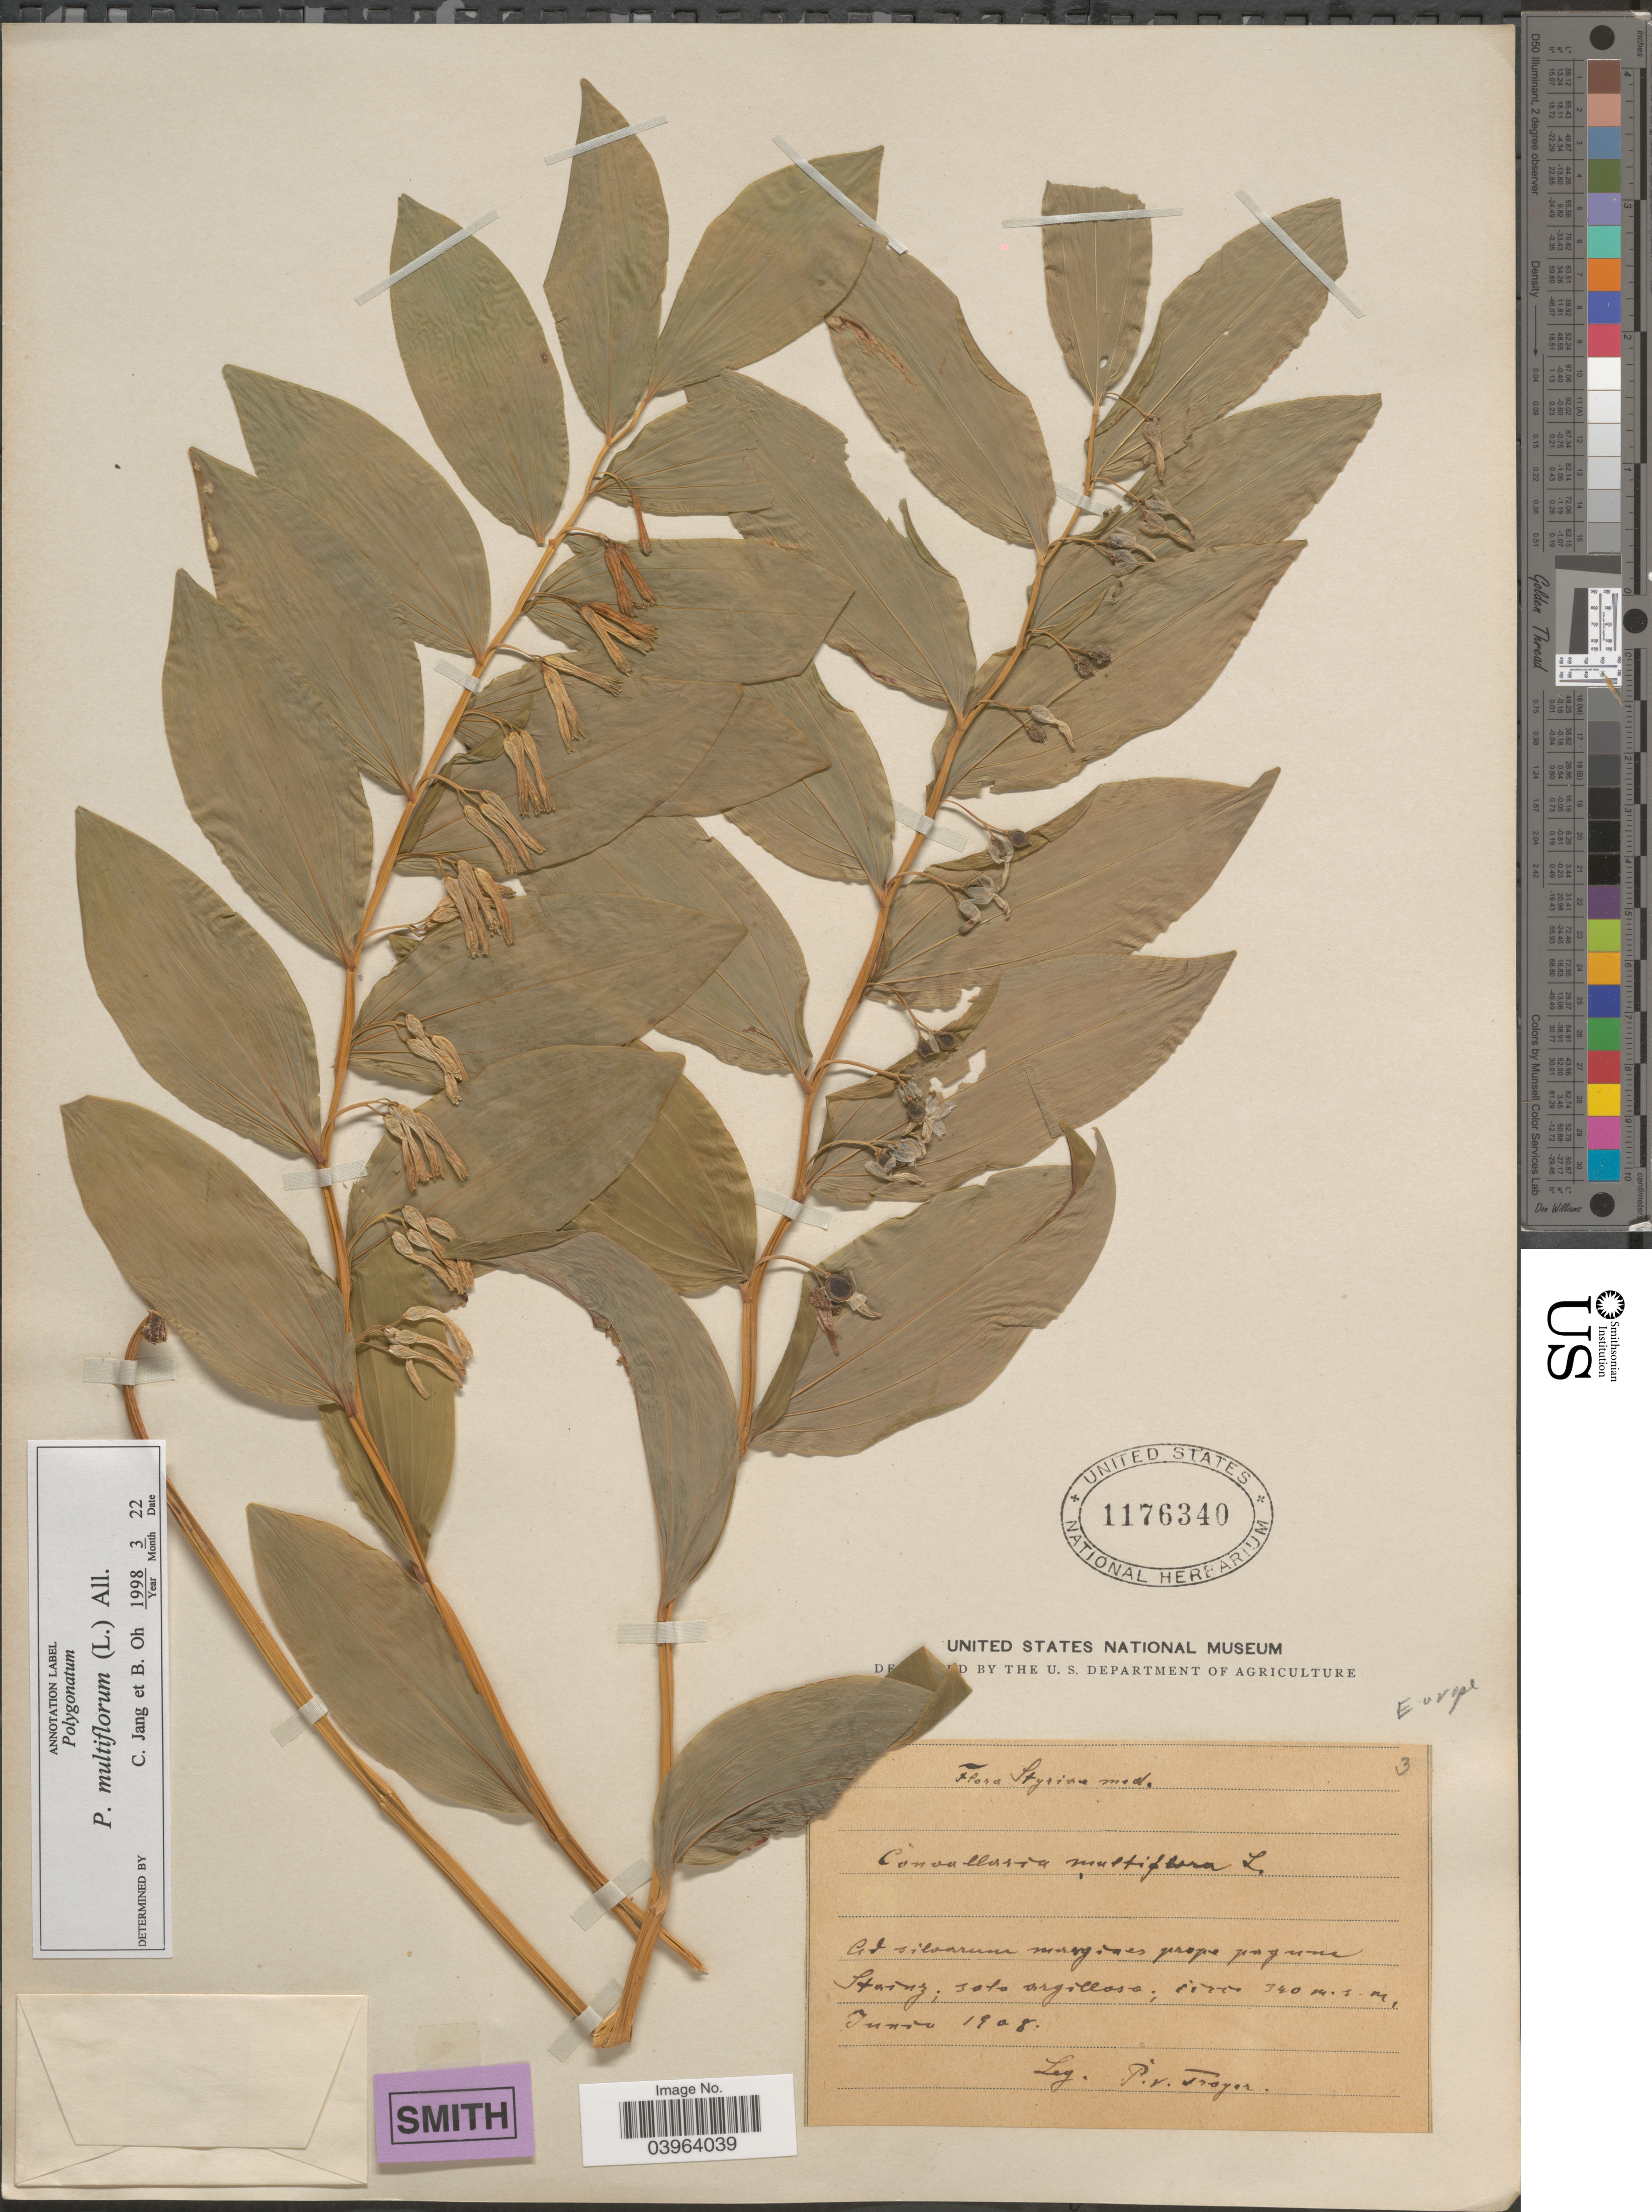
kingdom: Plantae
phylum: Tracheophyta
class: Liliopsida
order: Asparagales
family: Asparagaceae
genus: Polygonatum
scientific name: Polygonatum multiflorum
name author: (L.) All.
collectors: P. V. Troyer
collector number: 3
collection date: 1908-06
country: Austria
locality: Styriae med. Stainz.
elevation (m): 340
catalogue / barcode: US 1176340